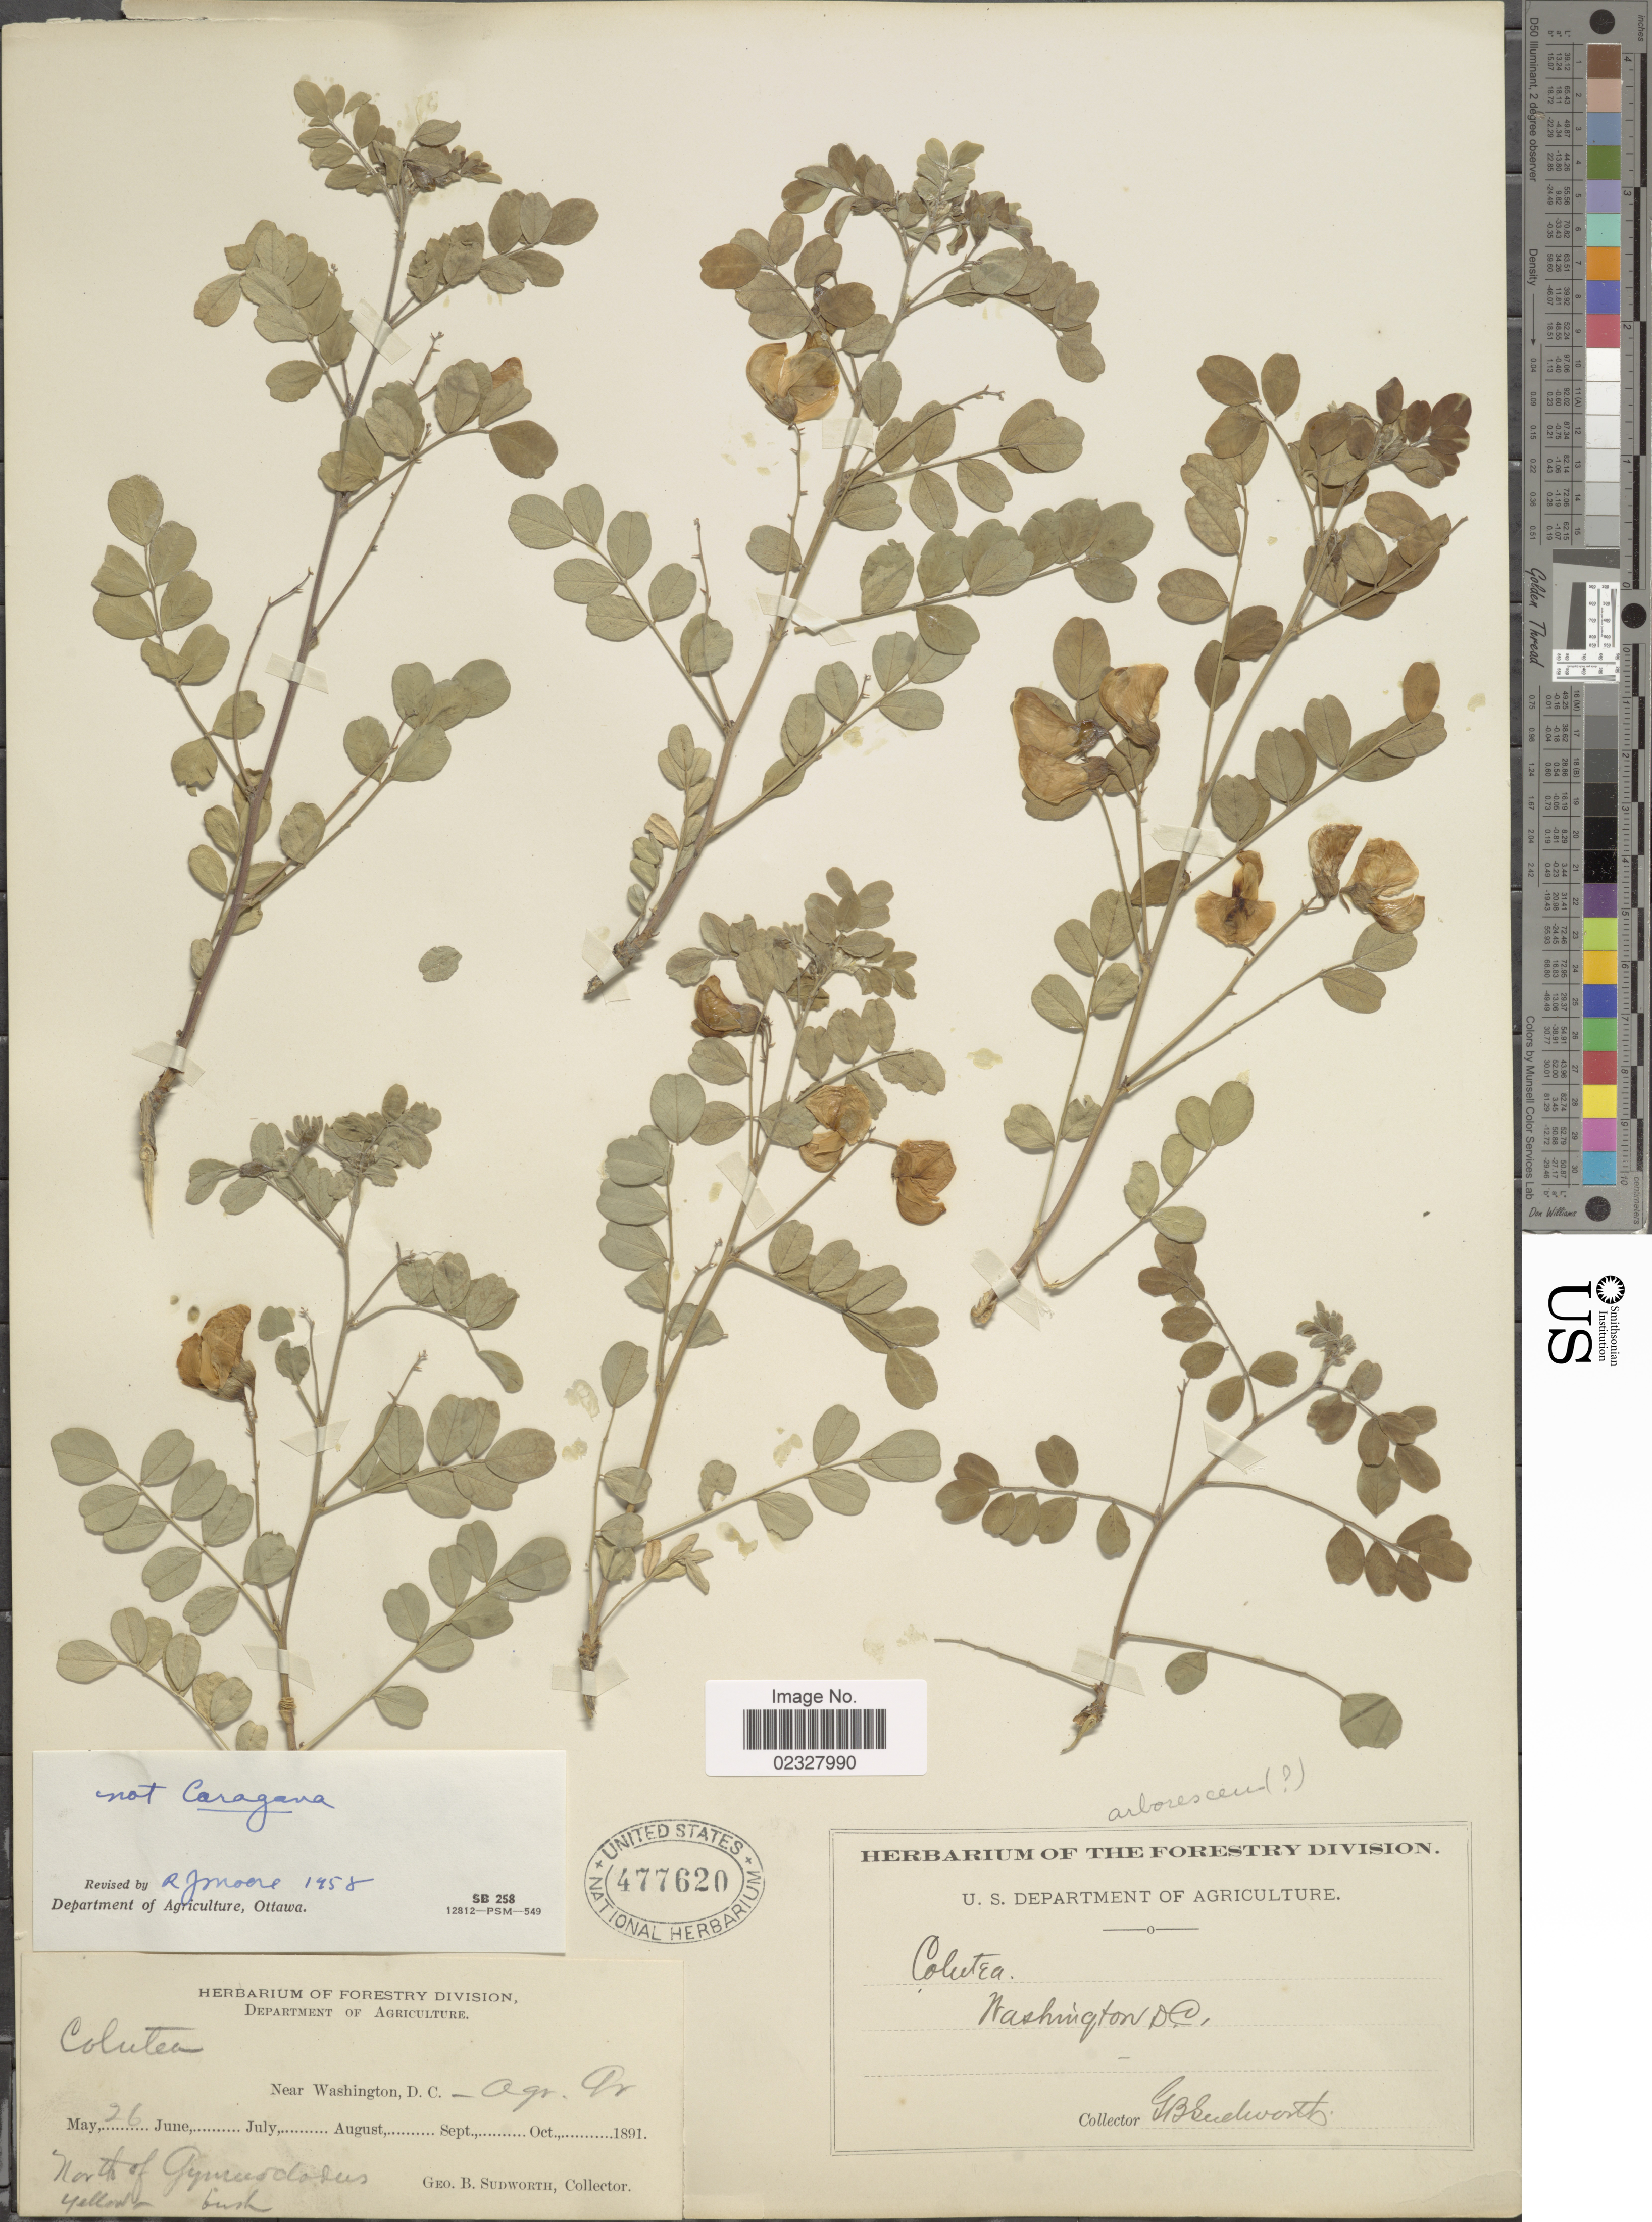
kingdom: Plantae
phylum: Tracheophyta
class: Magnoliopsida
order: Fabales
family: Fabaceae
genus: Colutea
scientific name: Colutea arborescens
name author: L.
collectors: G. B. Sudworth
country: United States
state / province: District of Columbia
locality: Near Washington DC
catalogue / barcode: US 477620